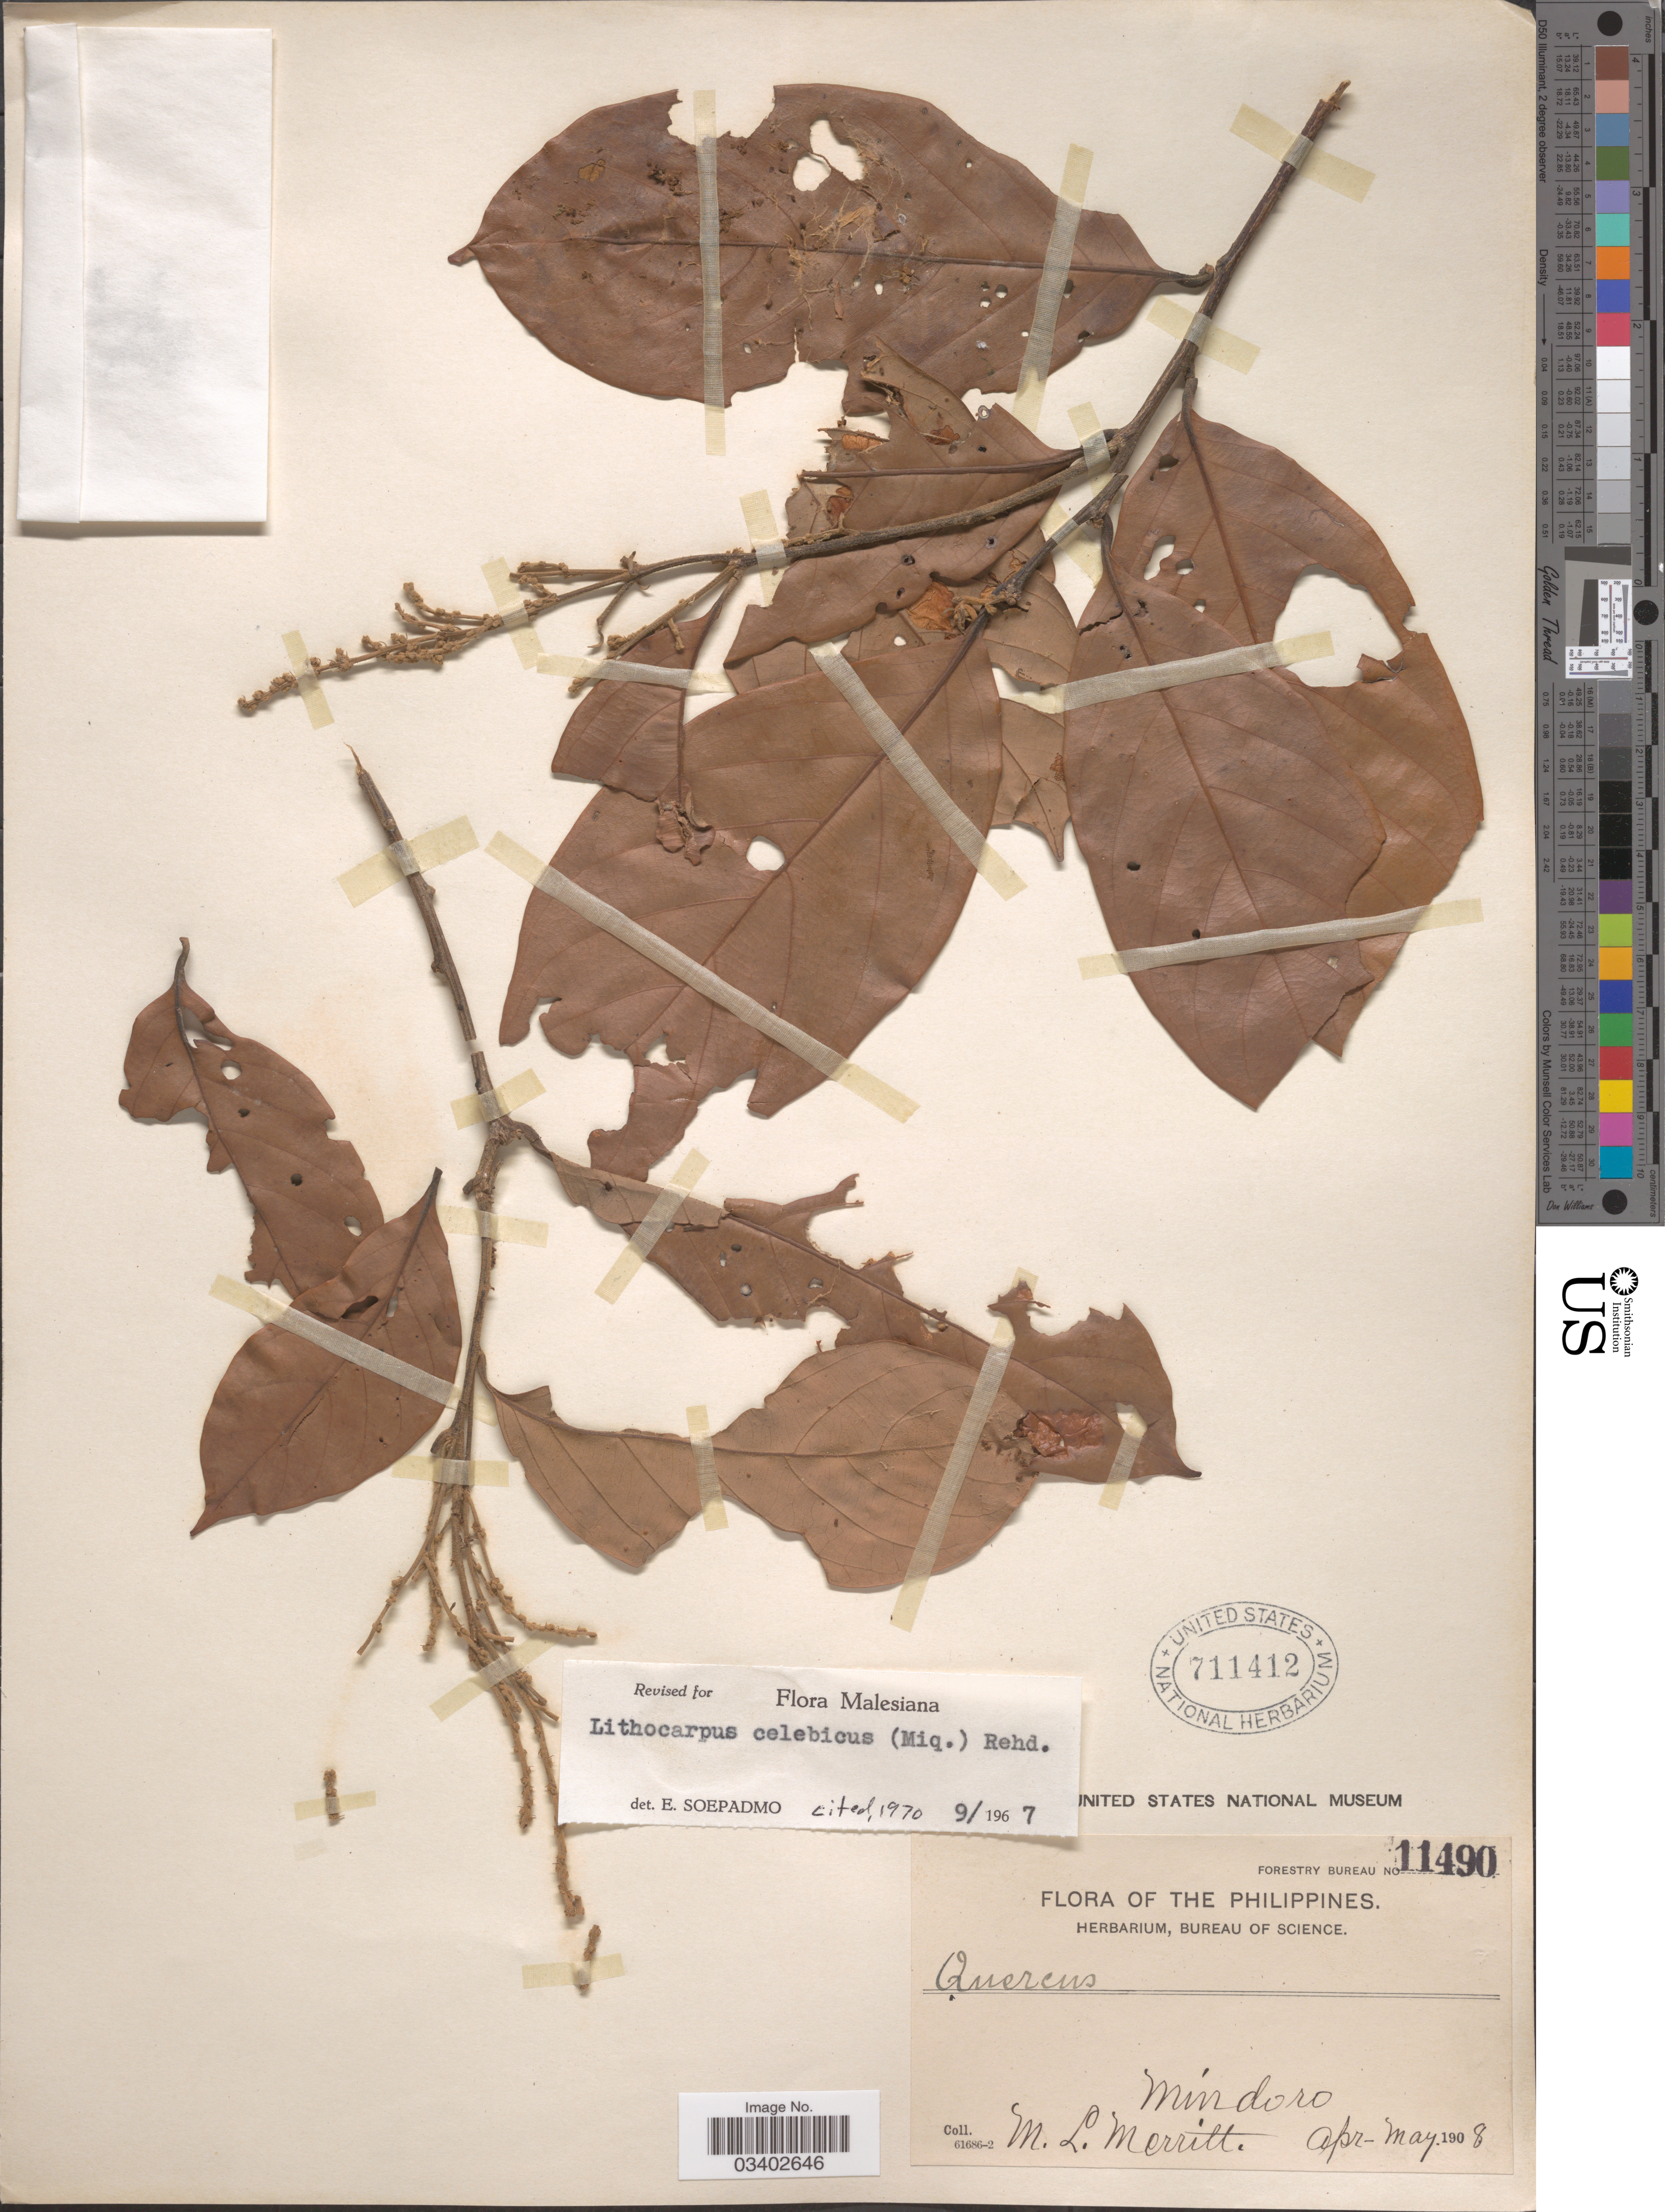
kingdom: Plantae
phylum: Tracheophyta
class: Magnoliopsida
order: Fagales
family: Fagaceae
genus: Lithocarpus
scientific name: Lithocarpus celebicus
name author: (Miq.) Rehder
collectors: M. L. Merritt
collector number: Forestry Bureau 11490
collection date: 1908-04/1908-05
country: Philippines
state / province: Mimaropa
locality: Mindoro.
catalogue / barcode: US 711412